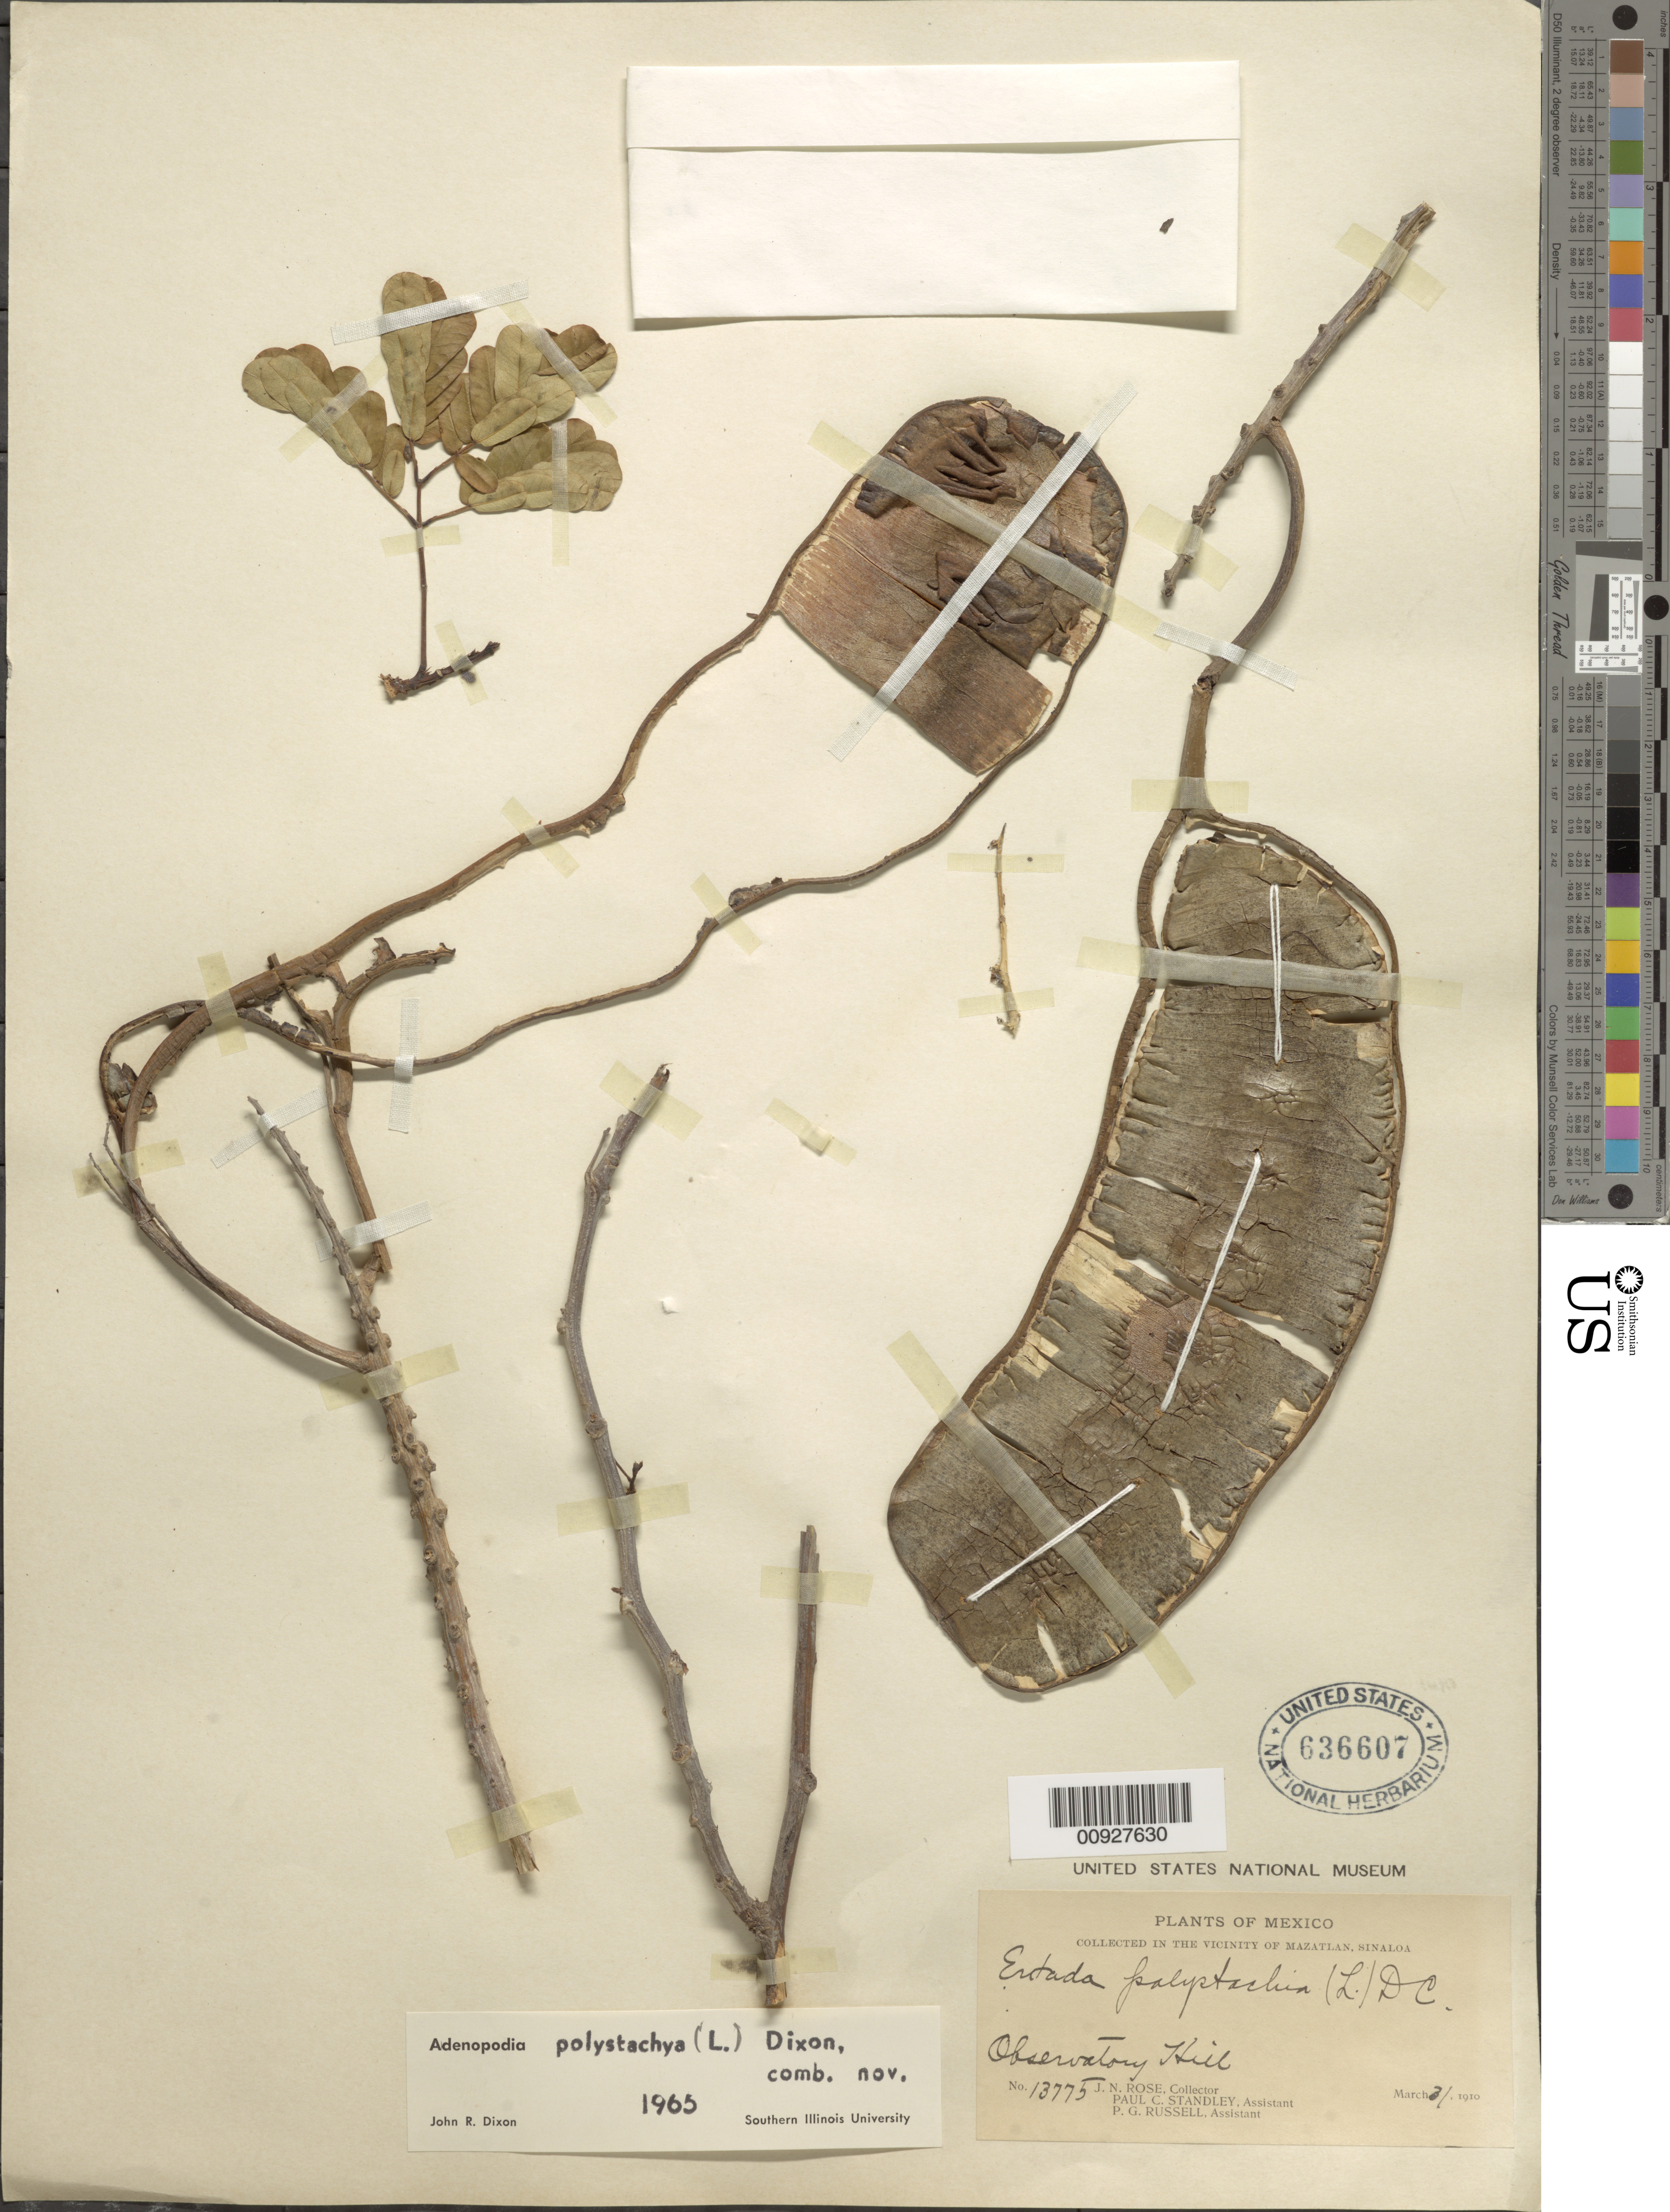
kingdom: Plantae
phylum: Tracheophyta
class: Magnoliopsida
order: Fabales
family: Fabaceae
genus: Entada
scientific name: Entada polystachya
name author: (L.) DC.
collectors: J. N. Rose, P. C. Standley & P. G. Russell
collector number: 13775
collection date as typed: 31 Mar 1910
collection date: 1910-03-31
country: Mexico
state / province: Sinaloa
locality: Observatory Hill in the vicinity of Mazatlán, Sinaloa.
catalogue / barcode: US 636607